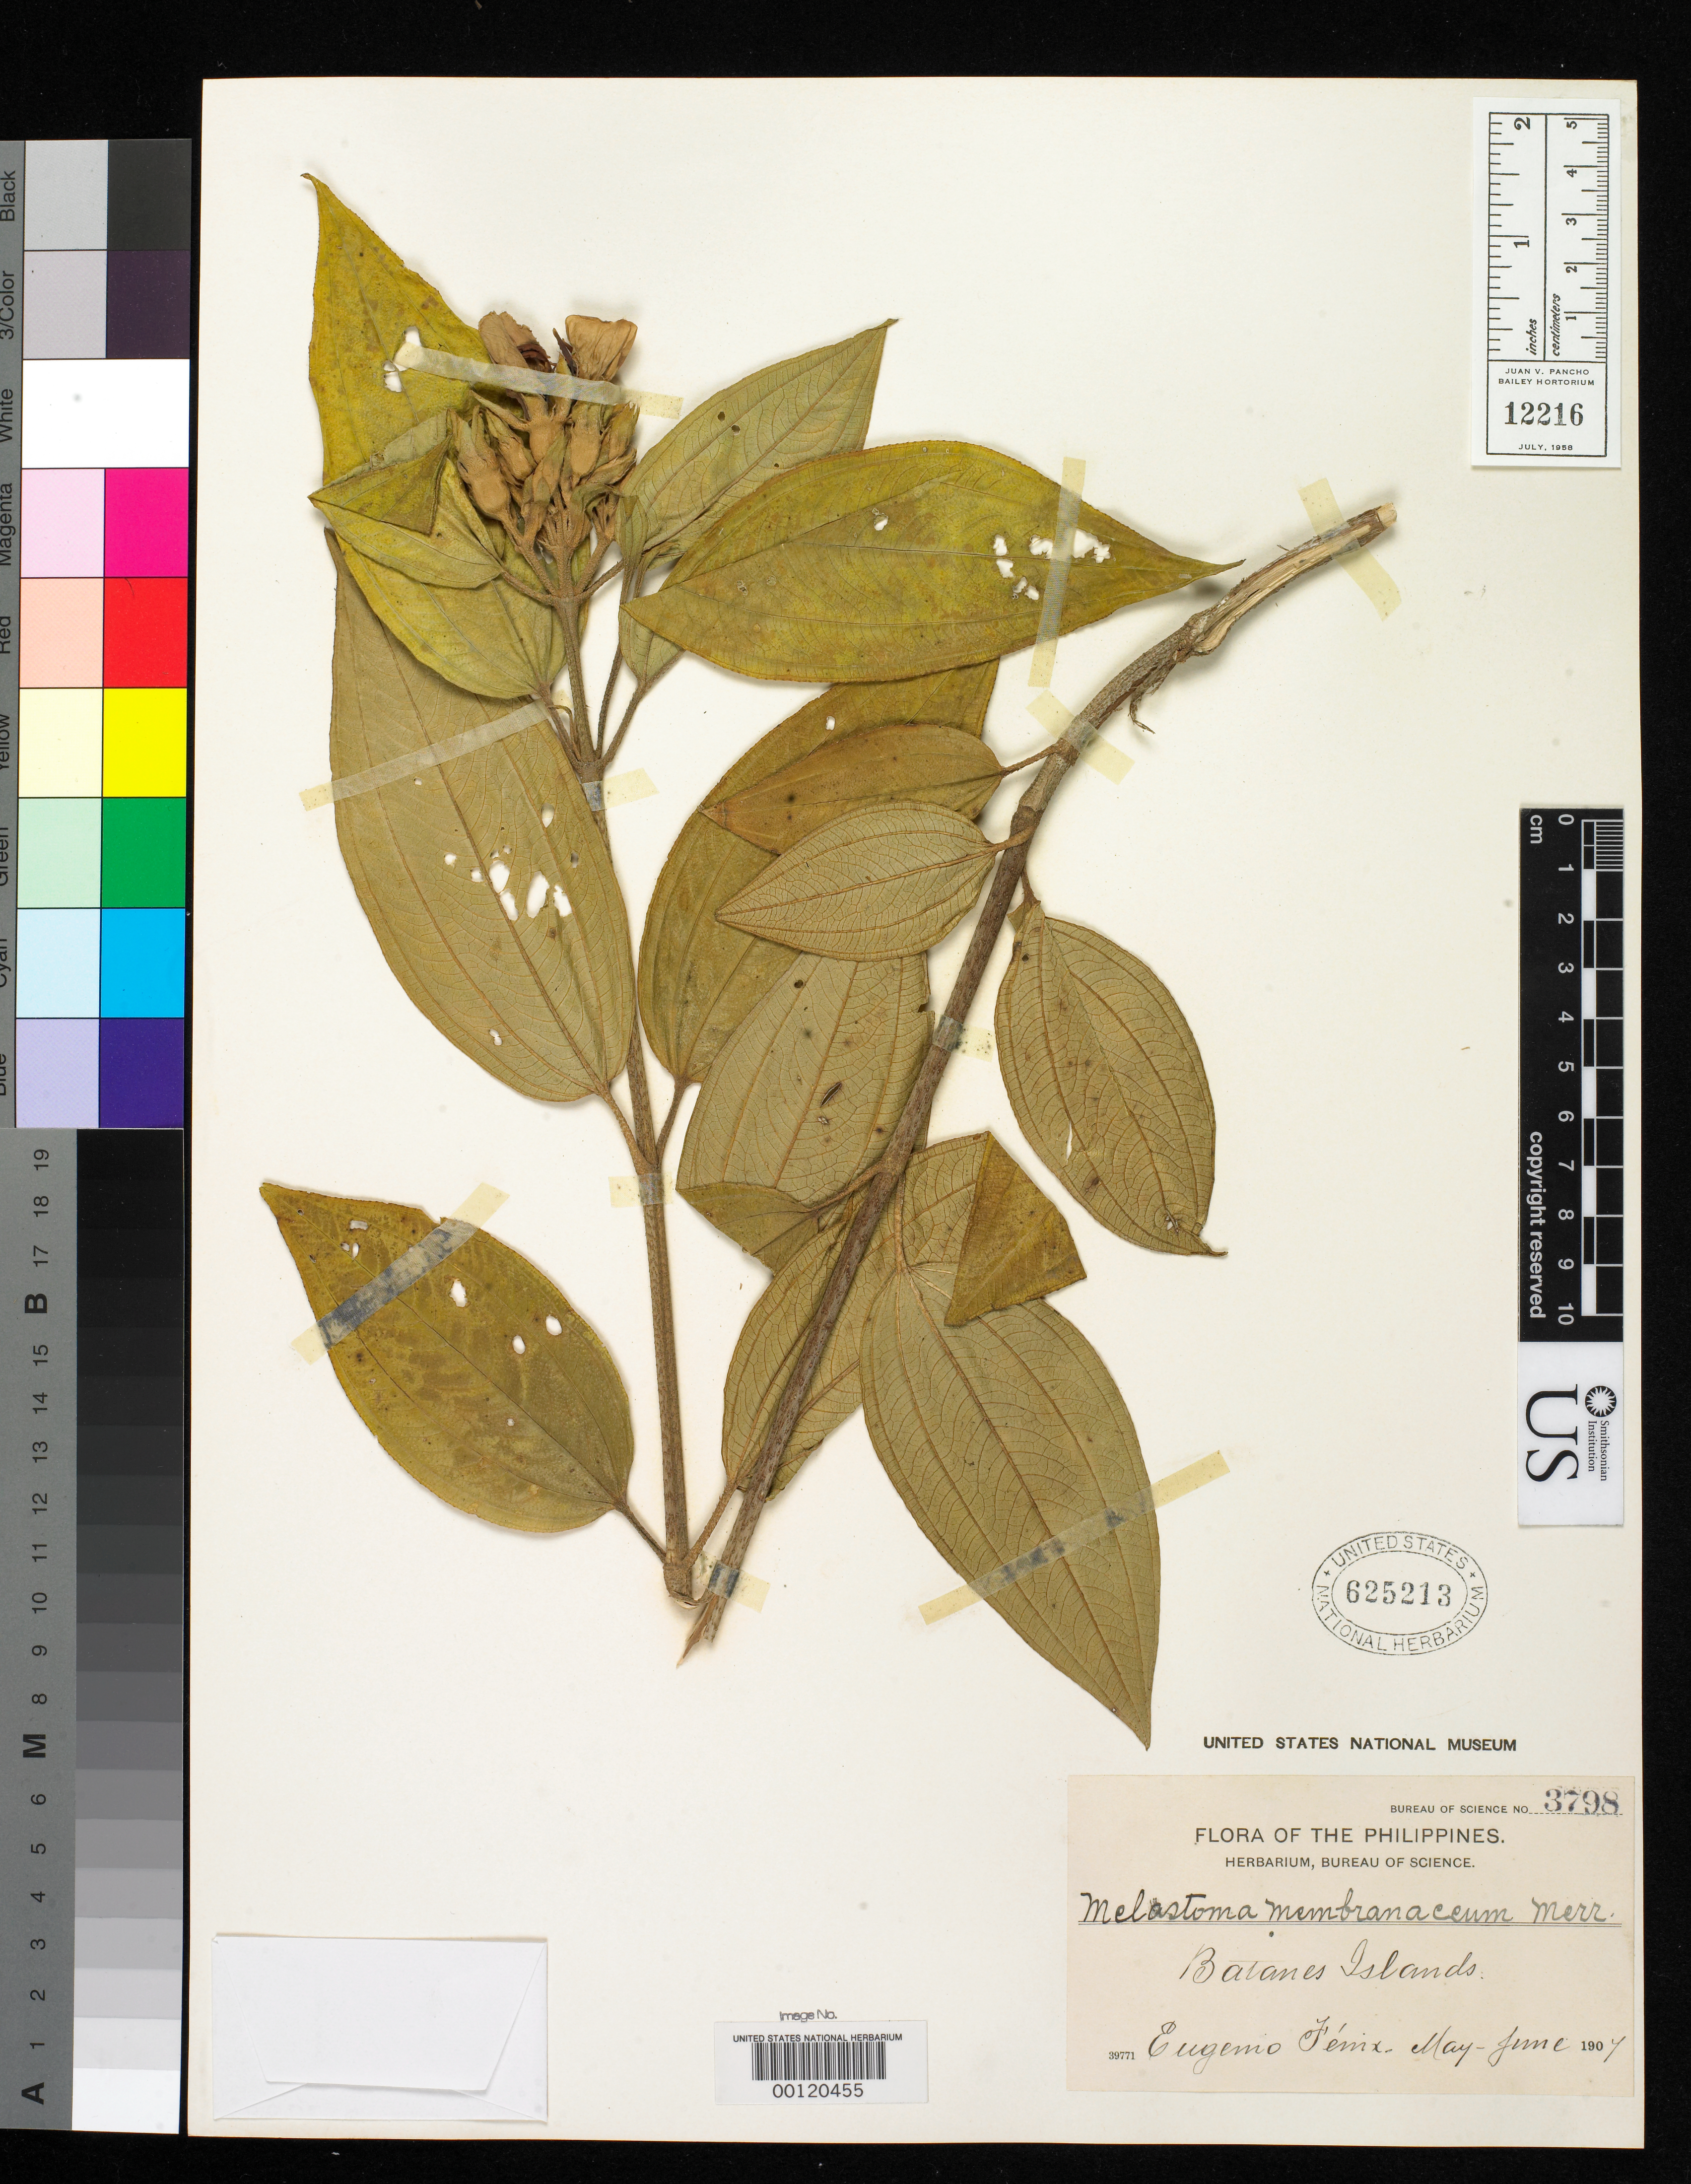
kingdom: Plantae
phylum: Tracheophyta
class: Magnoliopsida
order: Myrtales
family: Melastomataceae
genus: Melastoma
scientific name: Melastoma membranaceum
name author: Merr.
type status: Isosyntype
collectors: E. Fénix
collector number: Bur. Sci. 3798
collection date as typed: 08 Jun 1907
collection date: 1907-06-08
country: Philippines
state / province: Cagayan Valley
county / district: Batanes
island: Batan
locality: Santo Domingo de Basco.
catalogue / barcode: US 625213